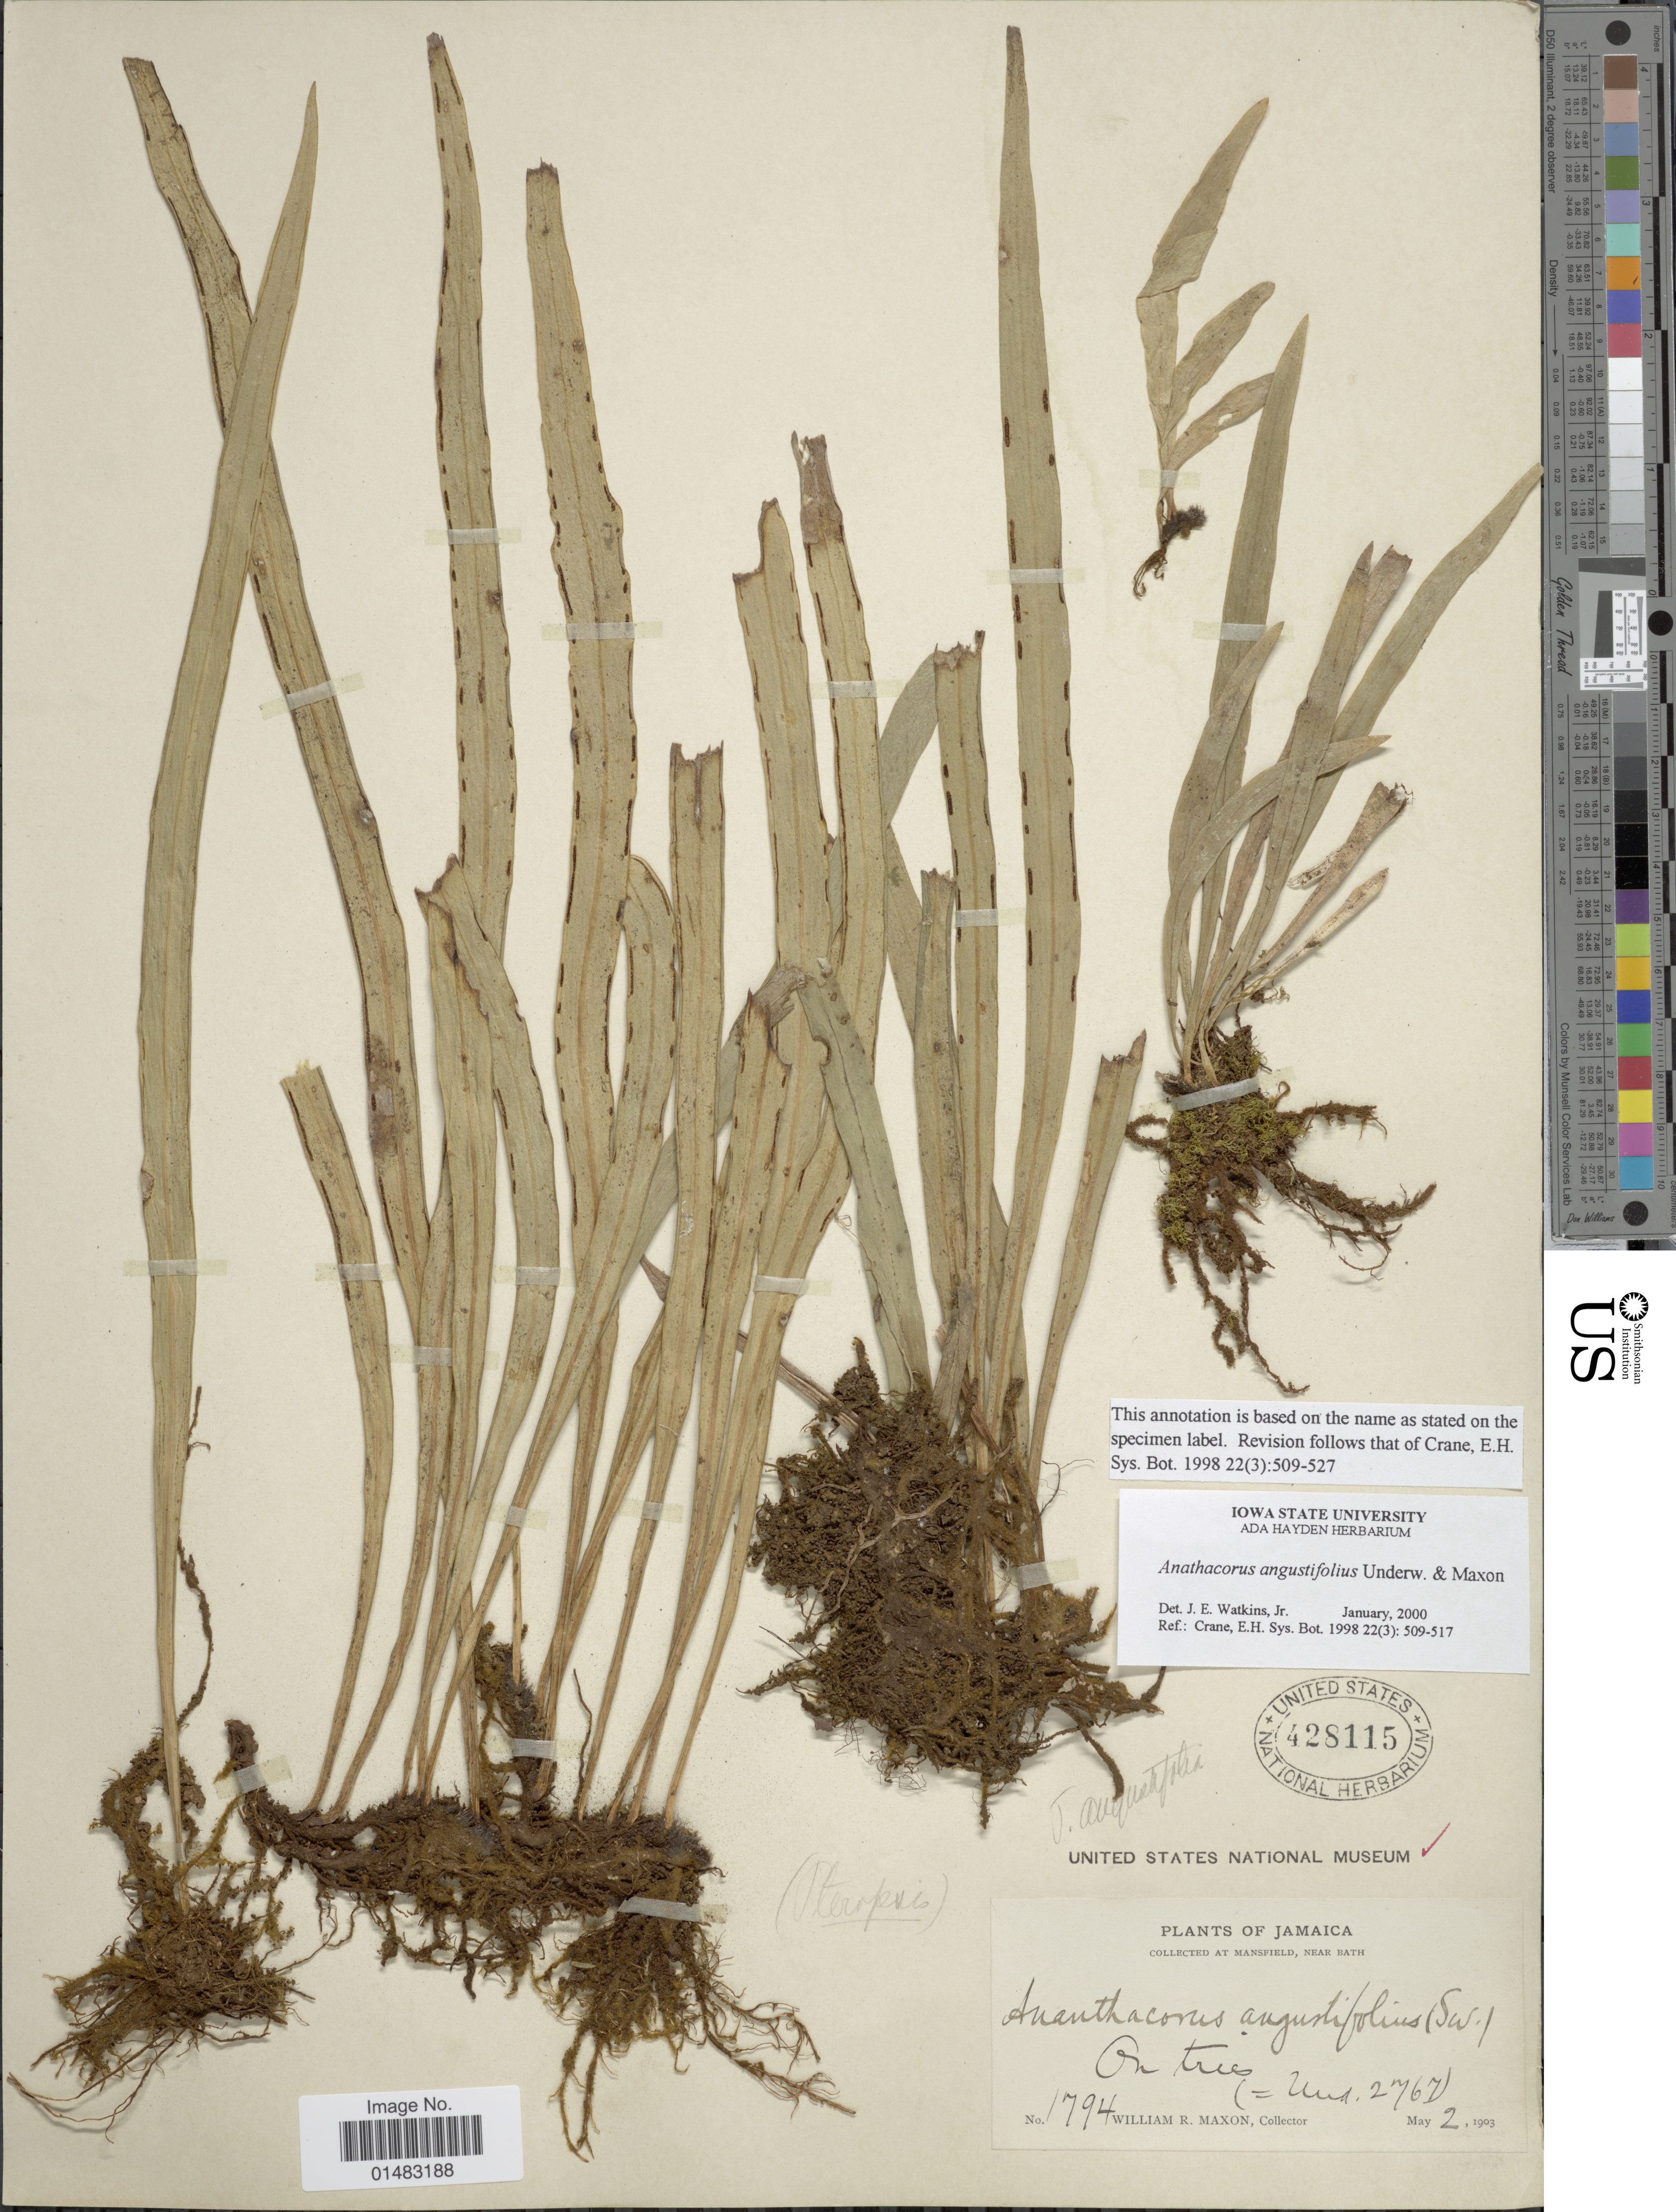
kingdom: Plantae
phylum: Tracheophyta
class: Polypodiopsida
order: Polypodiales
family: Pteridaceae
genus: Ananthacorus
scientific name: Ananthacorus angustifolius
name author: (Sw.) Underw. & Maxon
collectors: W. R. Maxon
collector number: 1794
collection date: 1903-05-02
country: Jamaica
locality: Mansfield , near Bath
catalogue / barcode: US 428115